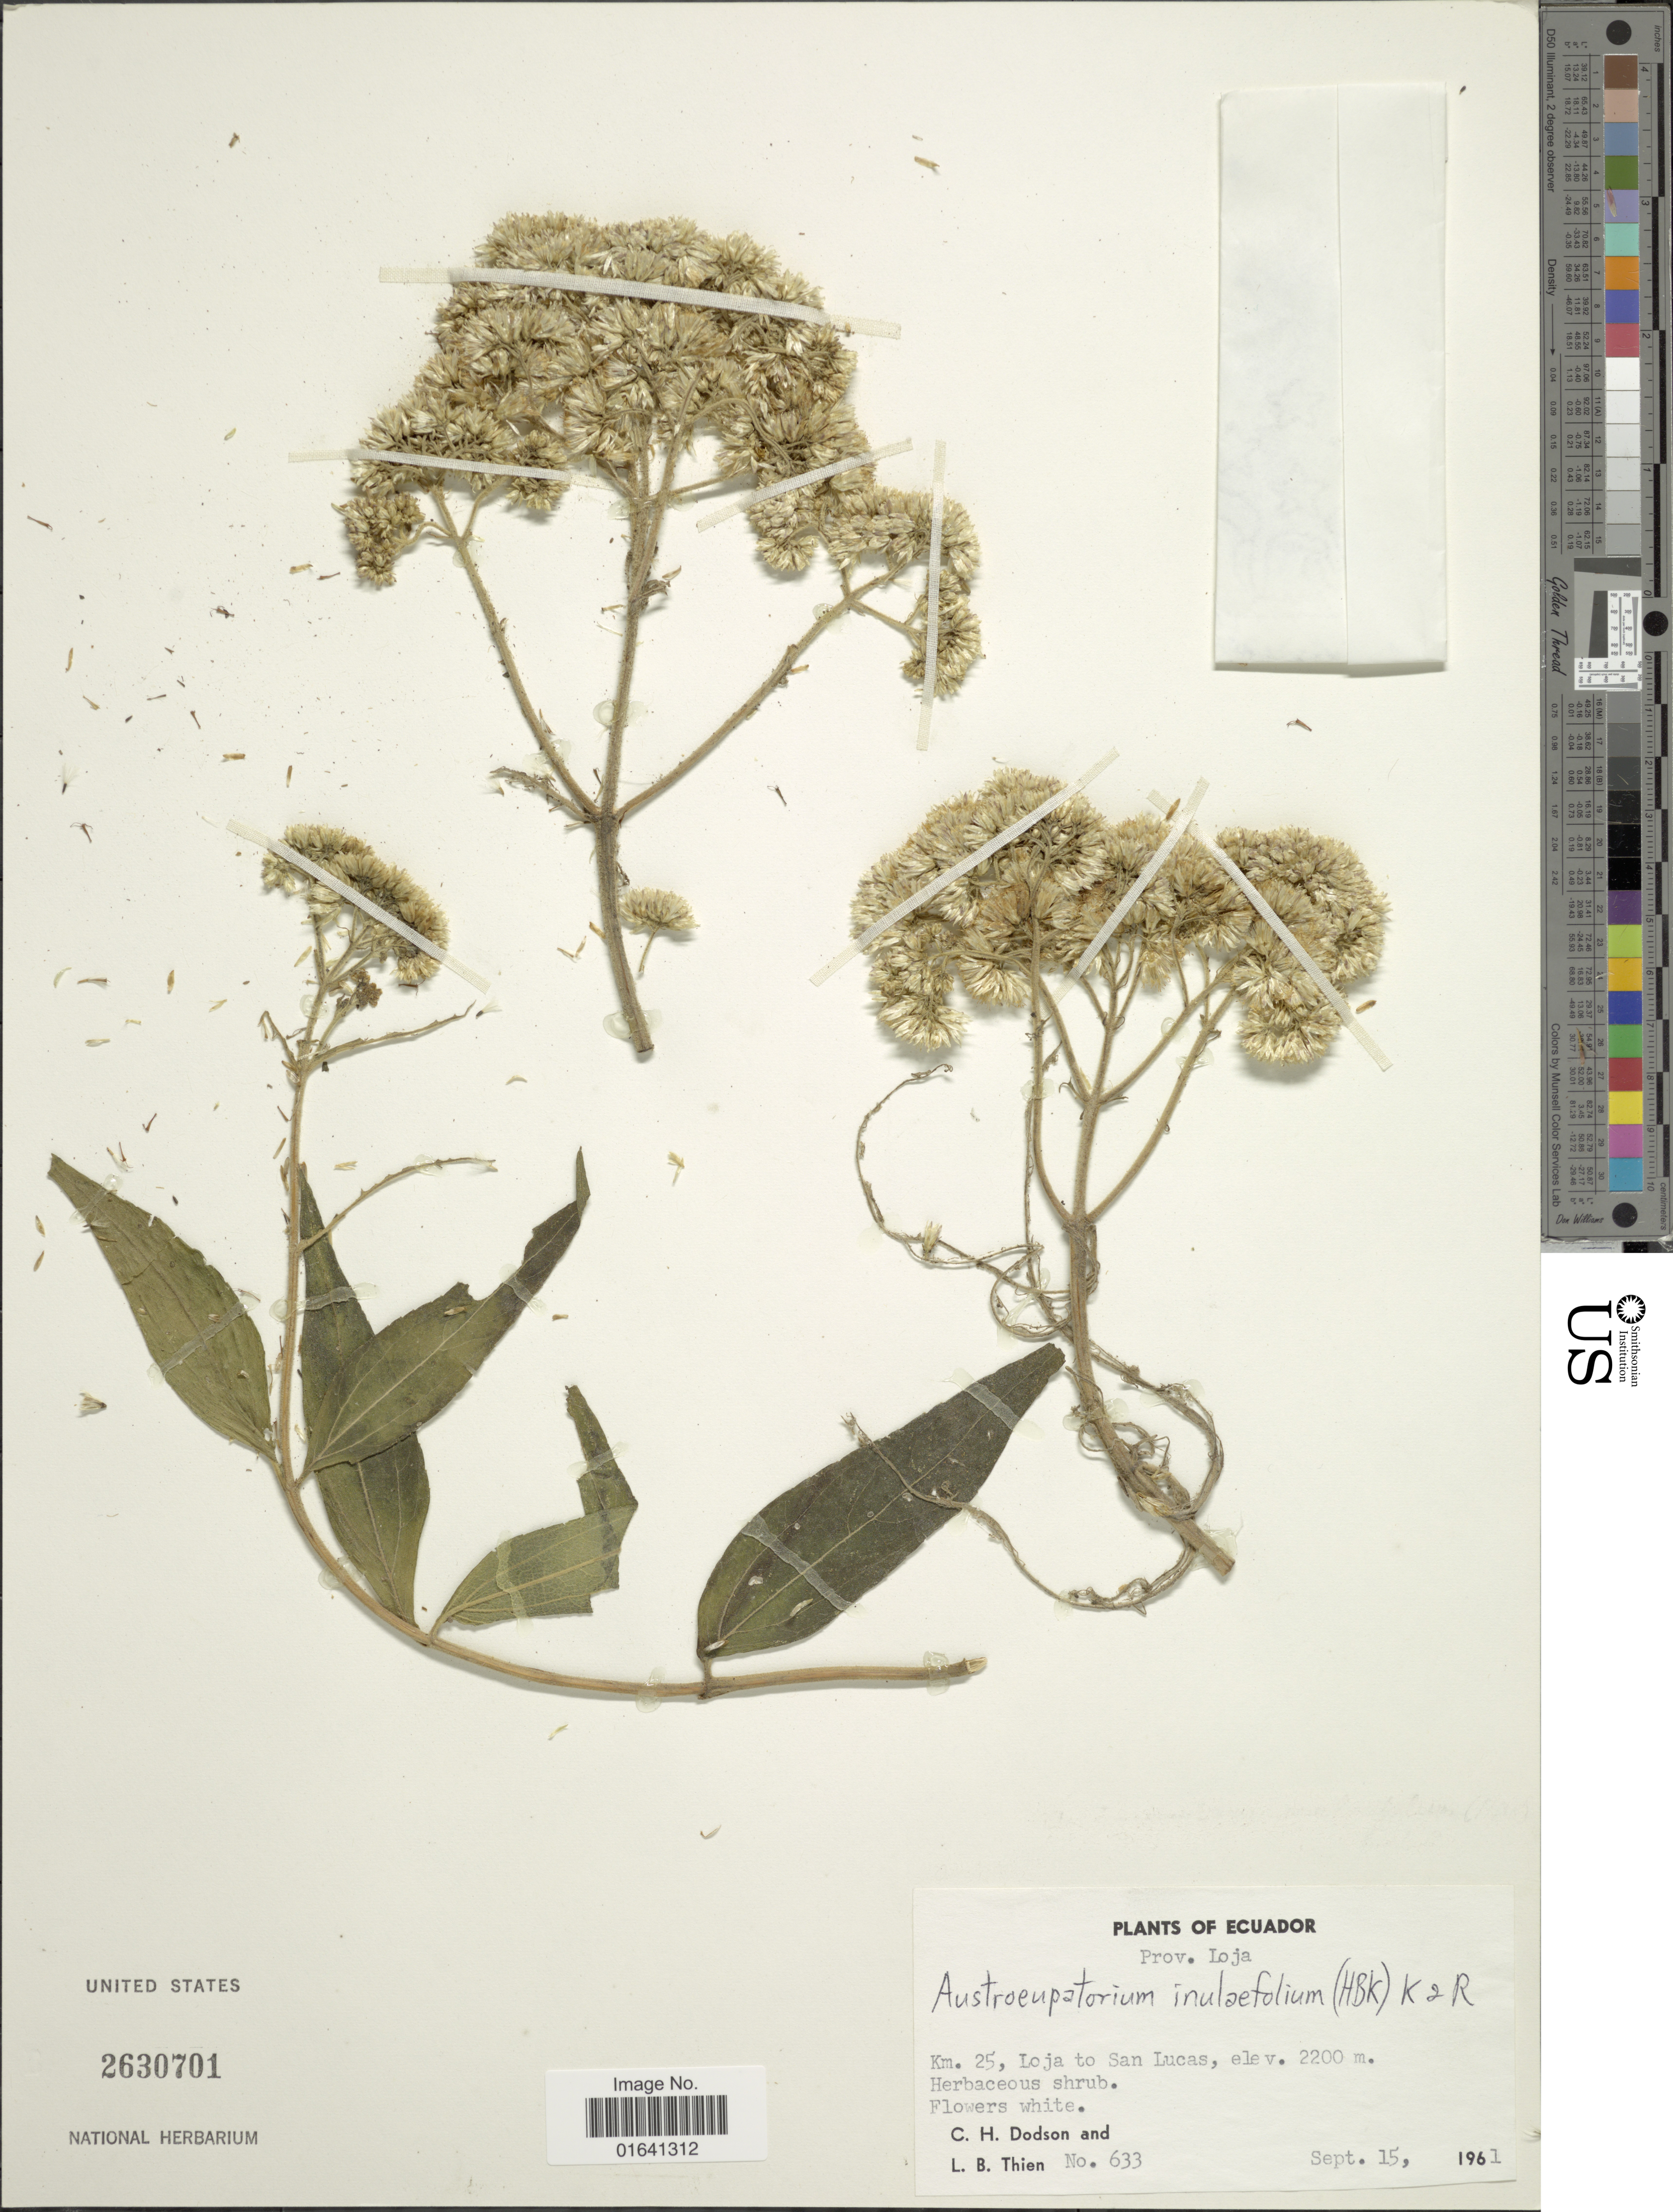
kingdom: Plantae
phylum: Tracheophyta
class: Magnoliopsida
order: Asterales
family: Asteraceae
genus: Austroeupatorium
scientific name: Austroeupatorium inulaefolium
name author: (Kunth) R.M. King & H. Rob.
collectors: C. H. Dodson & L. Thien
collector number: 633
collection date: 1961-09-15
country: Ecuador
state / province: Loja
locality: Km. 25, Loja to San Lucas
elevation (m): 2200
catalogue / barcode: US 2630701